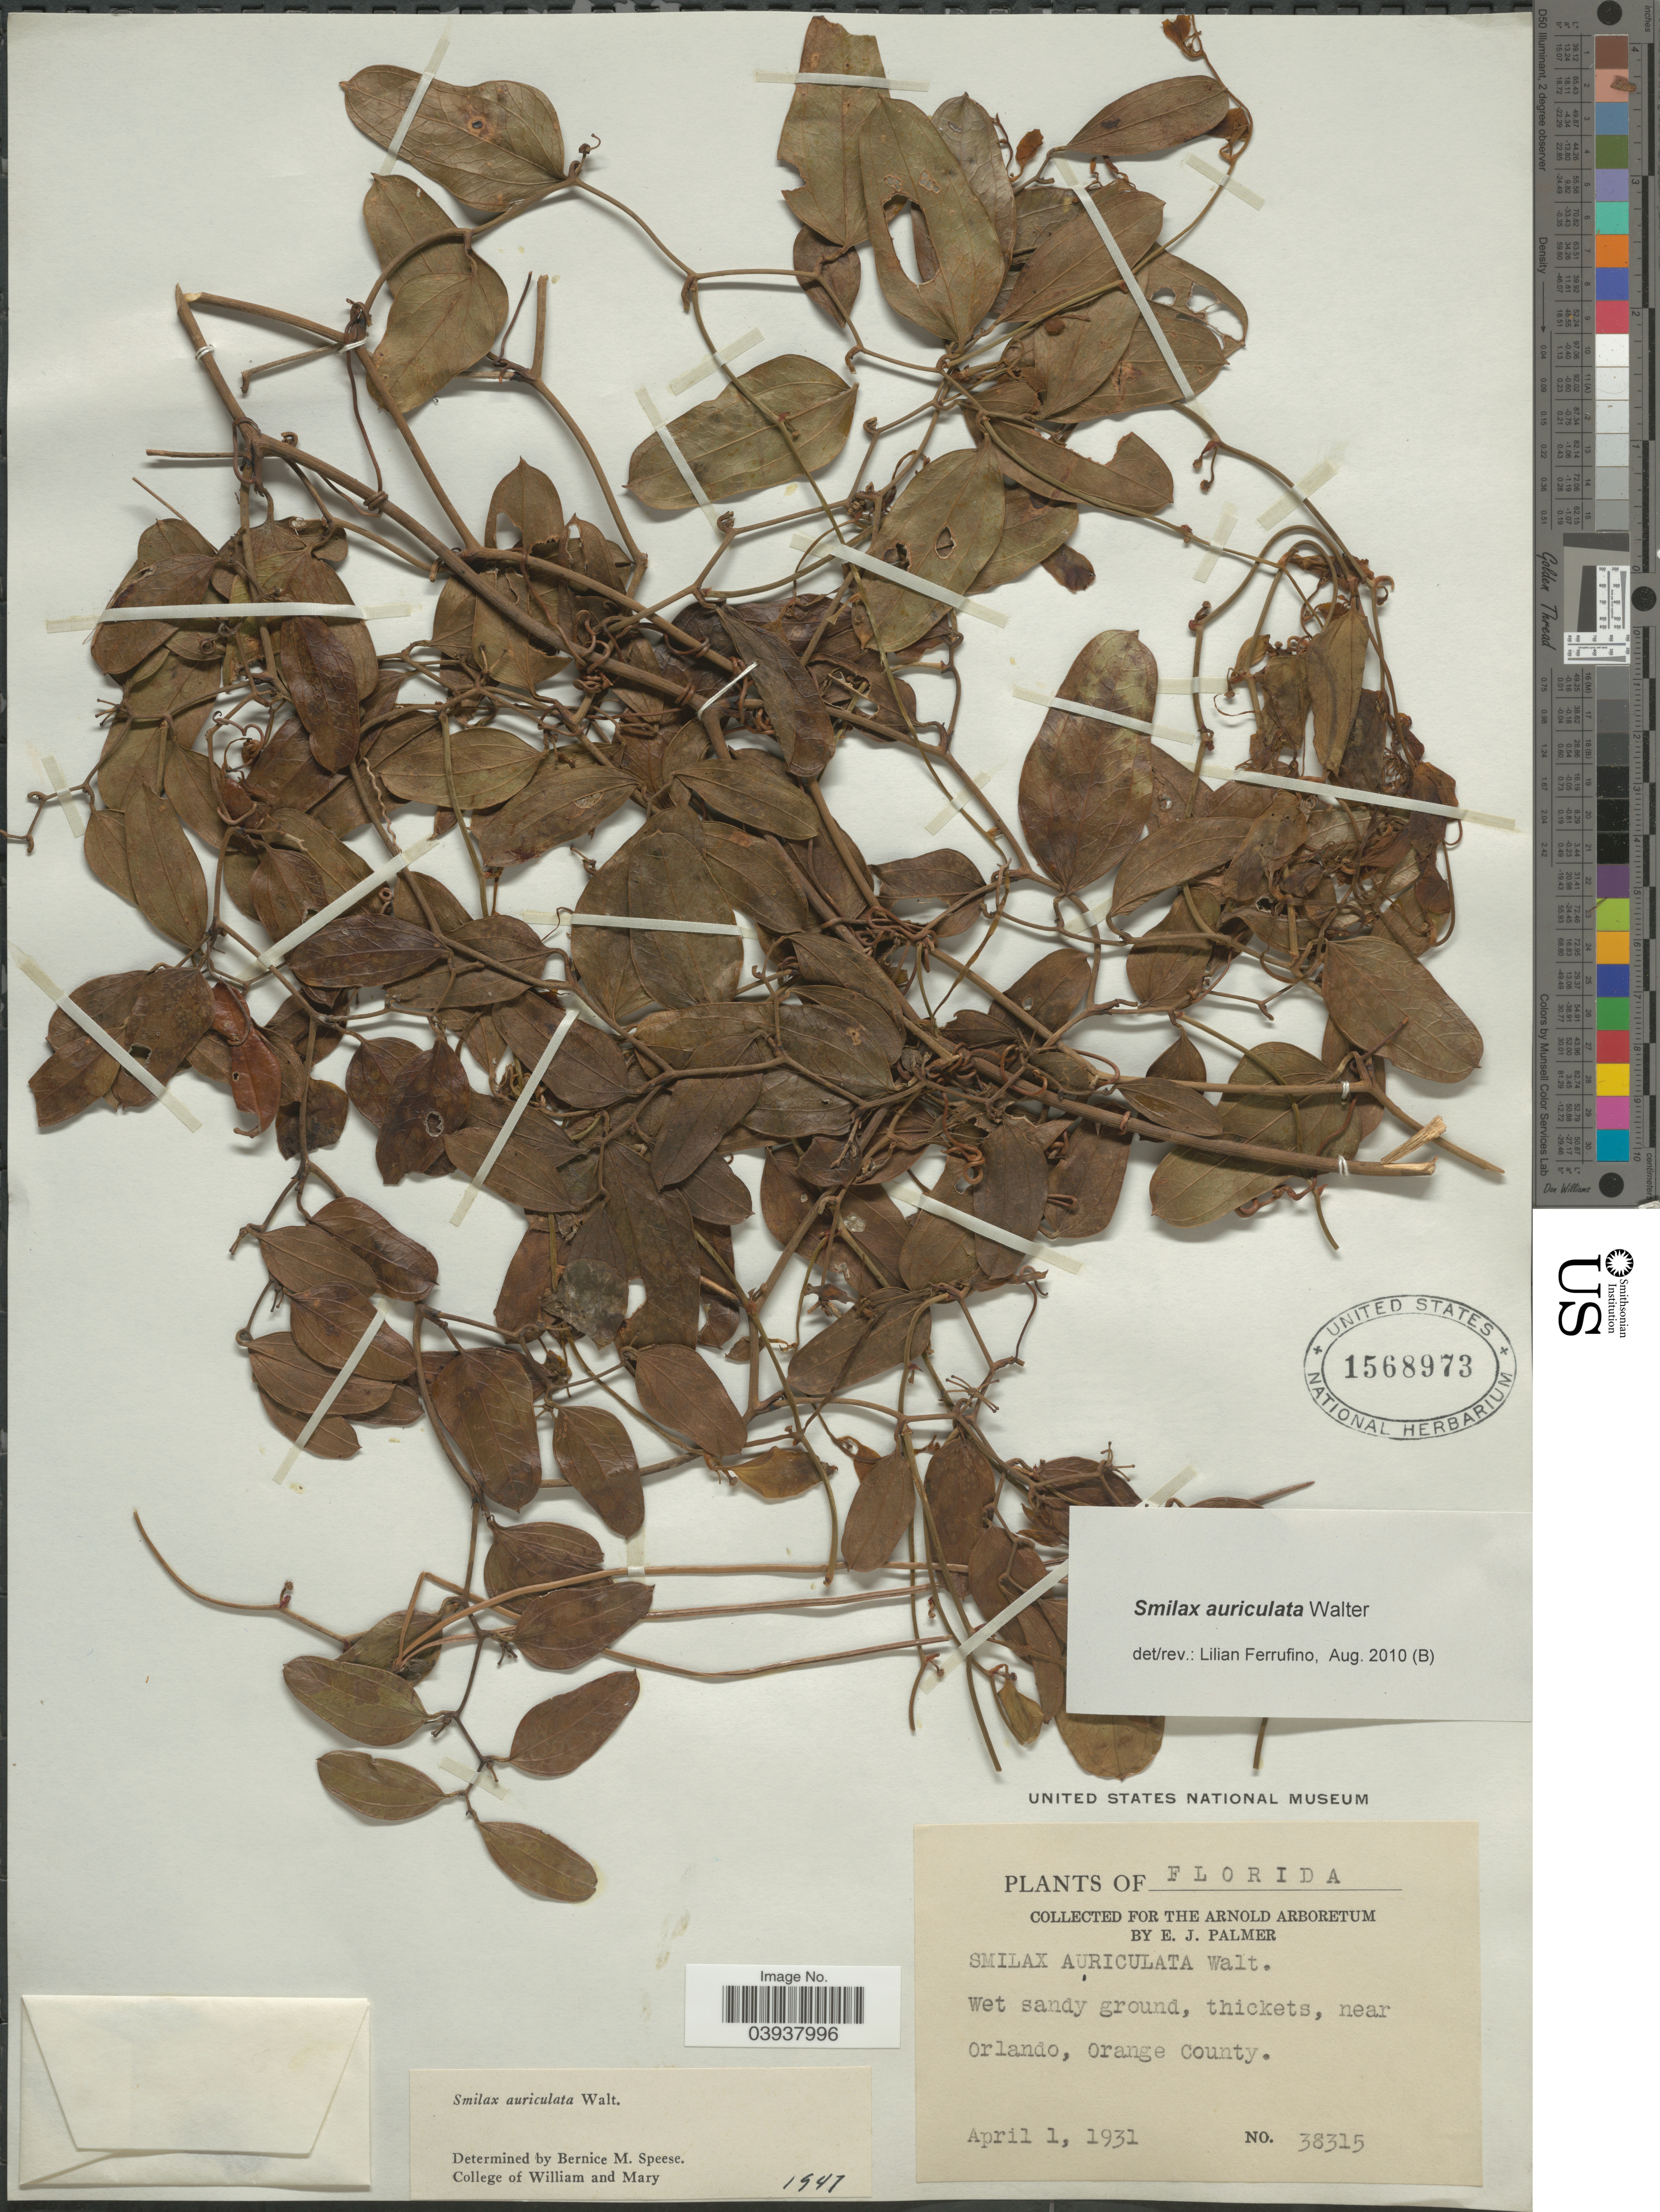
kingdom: Plantae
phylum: Tracheophyta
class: Liliopsida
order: Liliales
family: Smilacaceae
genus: Smilax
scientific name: Smilax auriculata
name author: Walter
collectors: E. J. Palmer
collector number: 38315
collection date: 1931-04-01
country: United States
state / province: Florida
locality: Wet sandy ground, thickets, near Orlando, Orange County.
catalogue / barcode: US 1568973